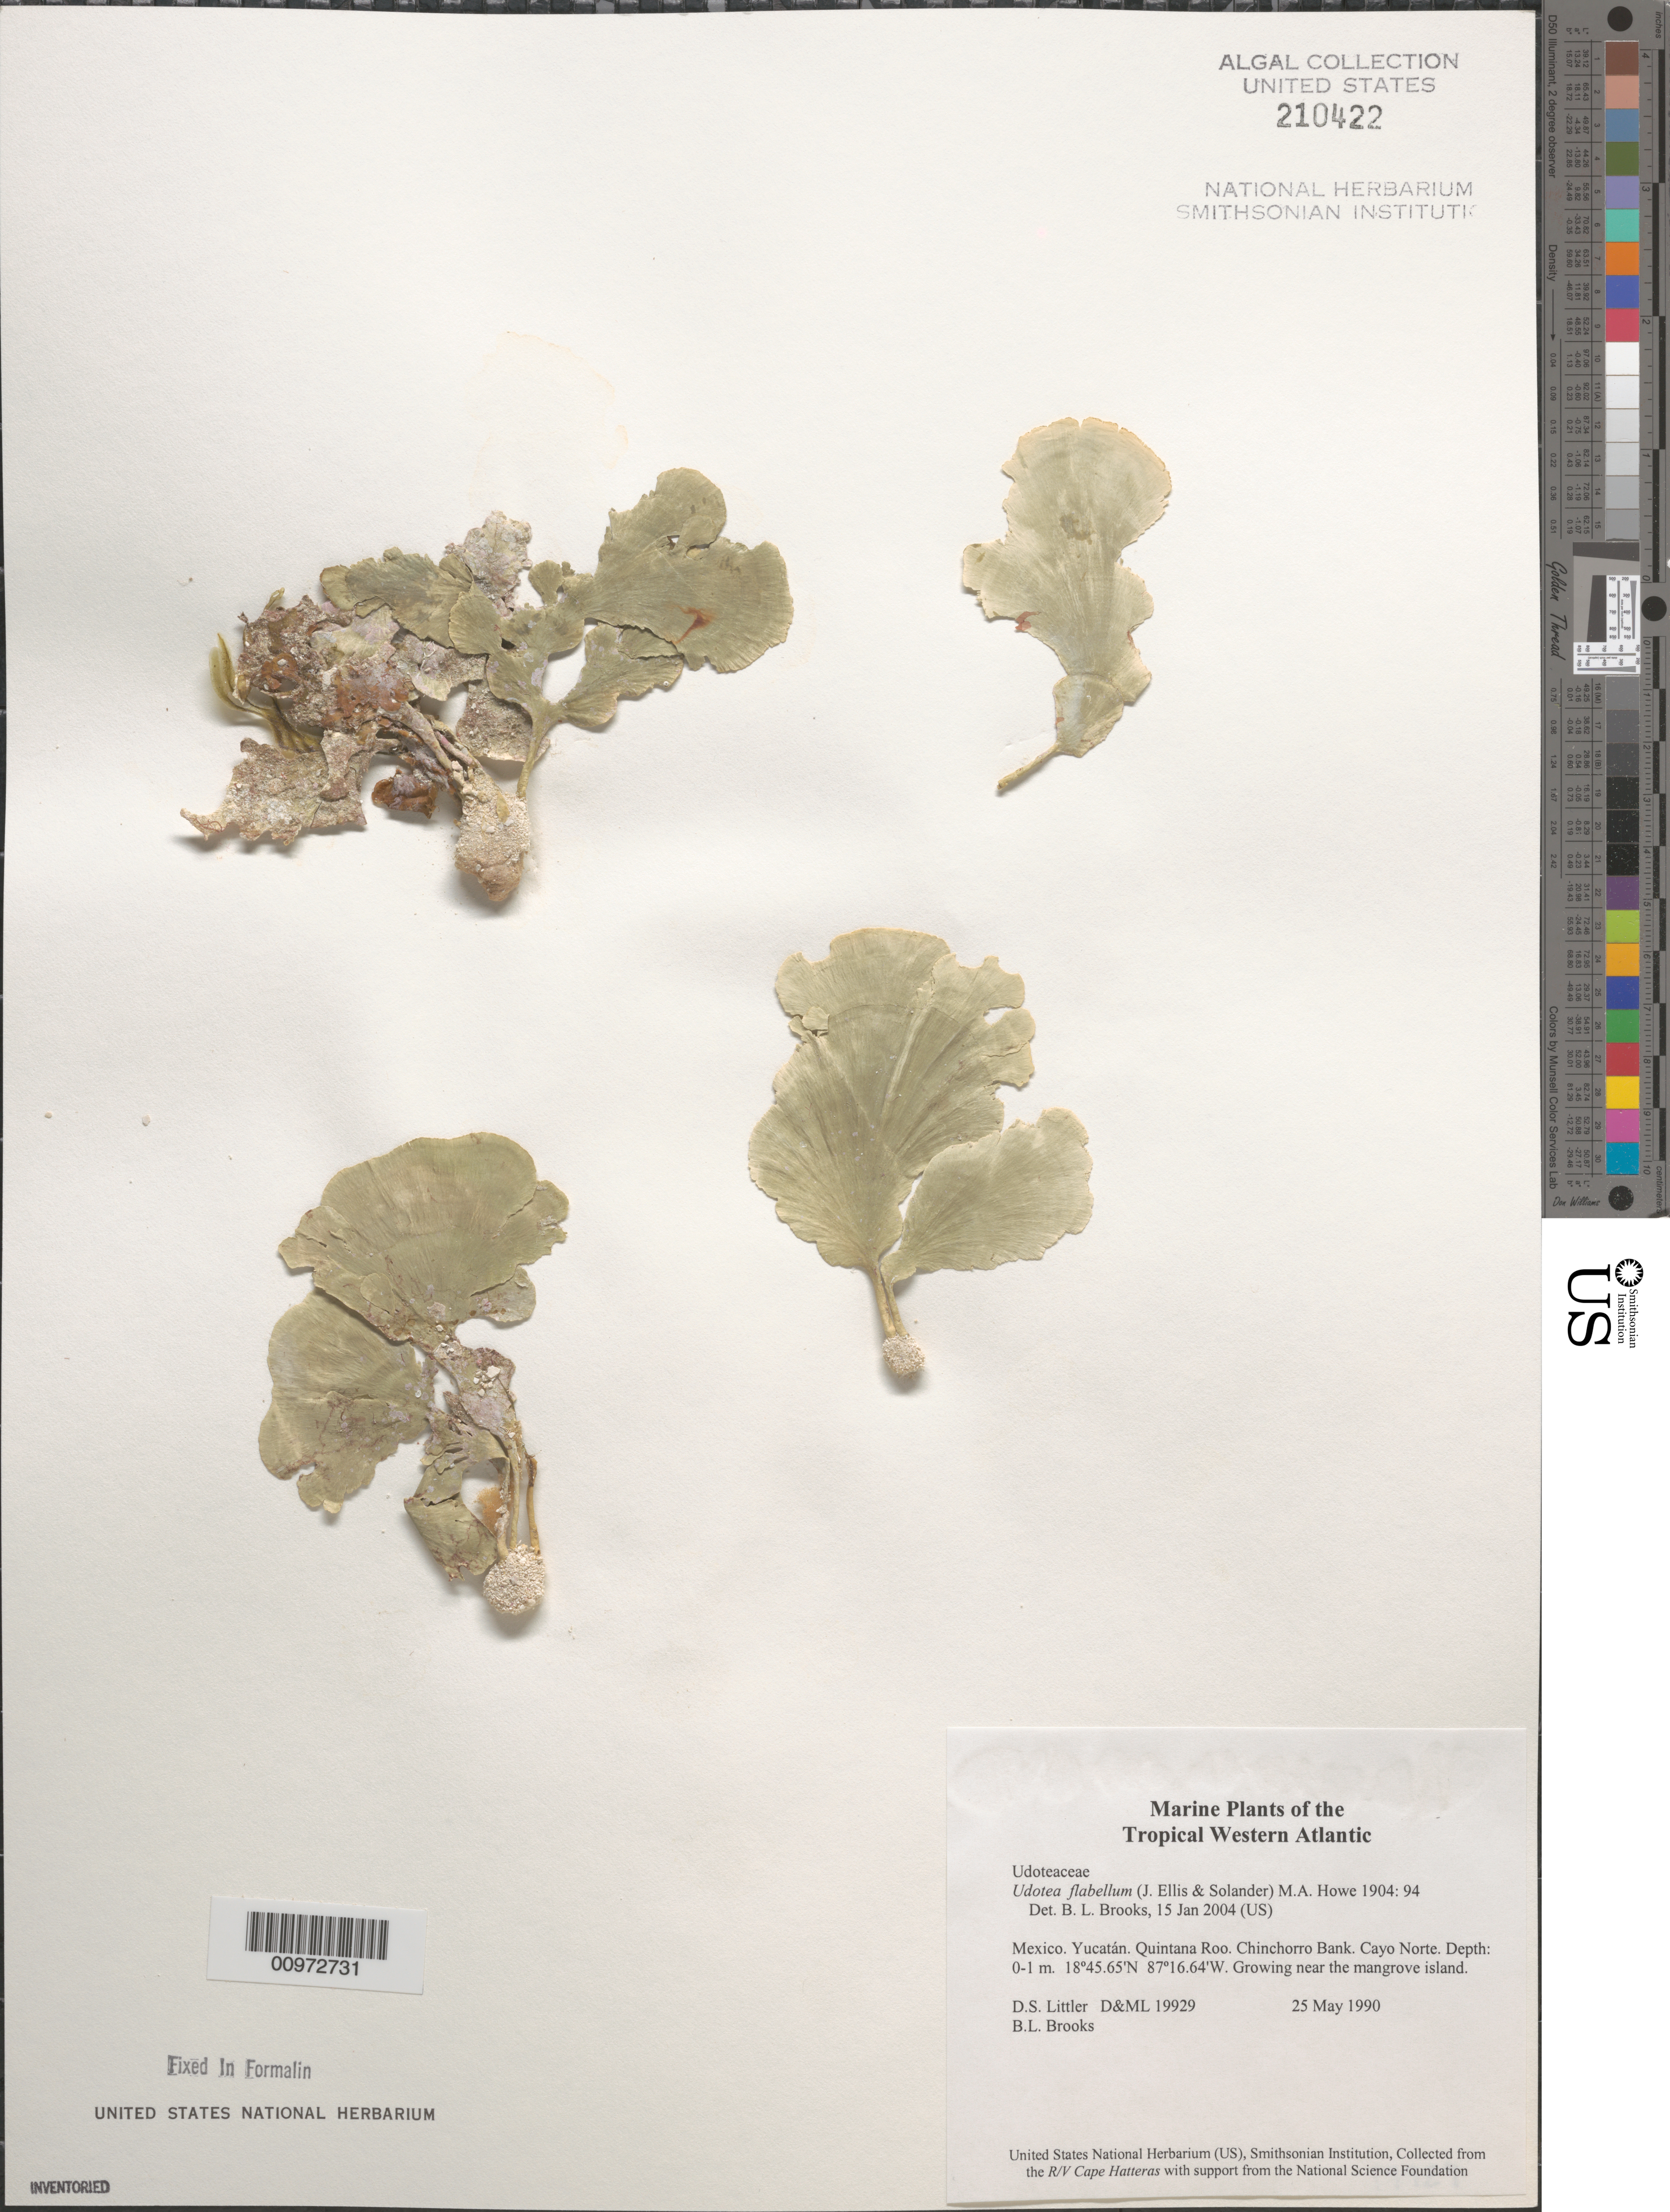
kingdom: Plantae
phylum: Chlorophyta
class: Ulvophyceae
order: Bryopsidales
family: Udoteaceae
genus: Udotea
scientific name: Udotea flabellum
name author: (J. Ellis & Sol.) M. Howe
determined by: Brooks, B. L., (BOT), Smithsonian Institution - National Museum of Natural History (UNITED STATES)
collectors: D. S. Littler & B. Brooks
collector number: D&ML 19929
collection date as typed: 25 May 1990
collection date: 1990-05-25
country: Mexico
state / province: Quintana Roo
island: Cayo Norte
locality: Chinchorro Bank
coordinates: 18 45.65'N, 87 16.64'W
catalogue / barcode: US 210422